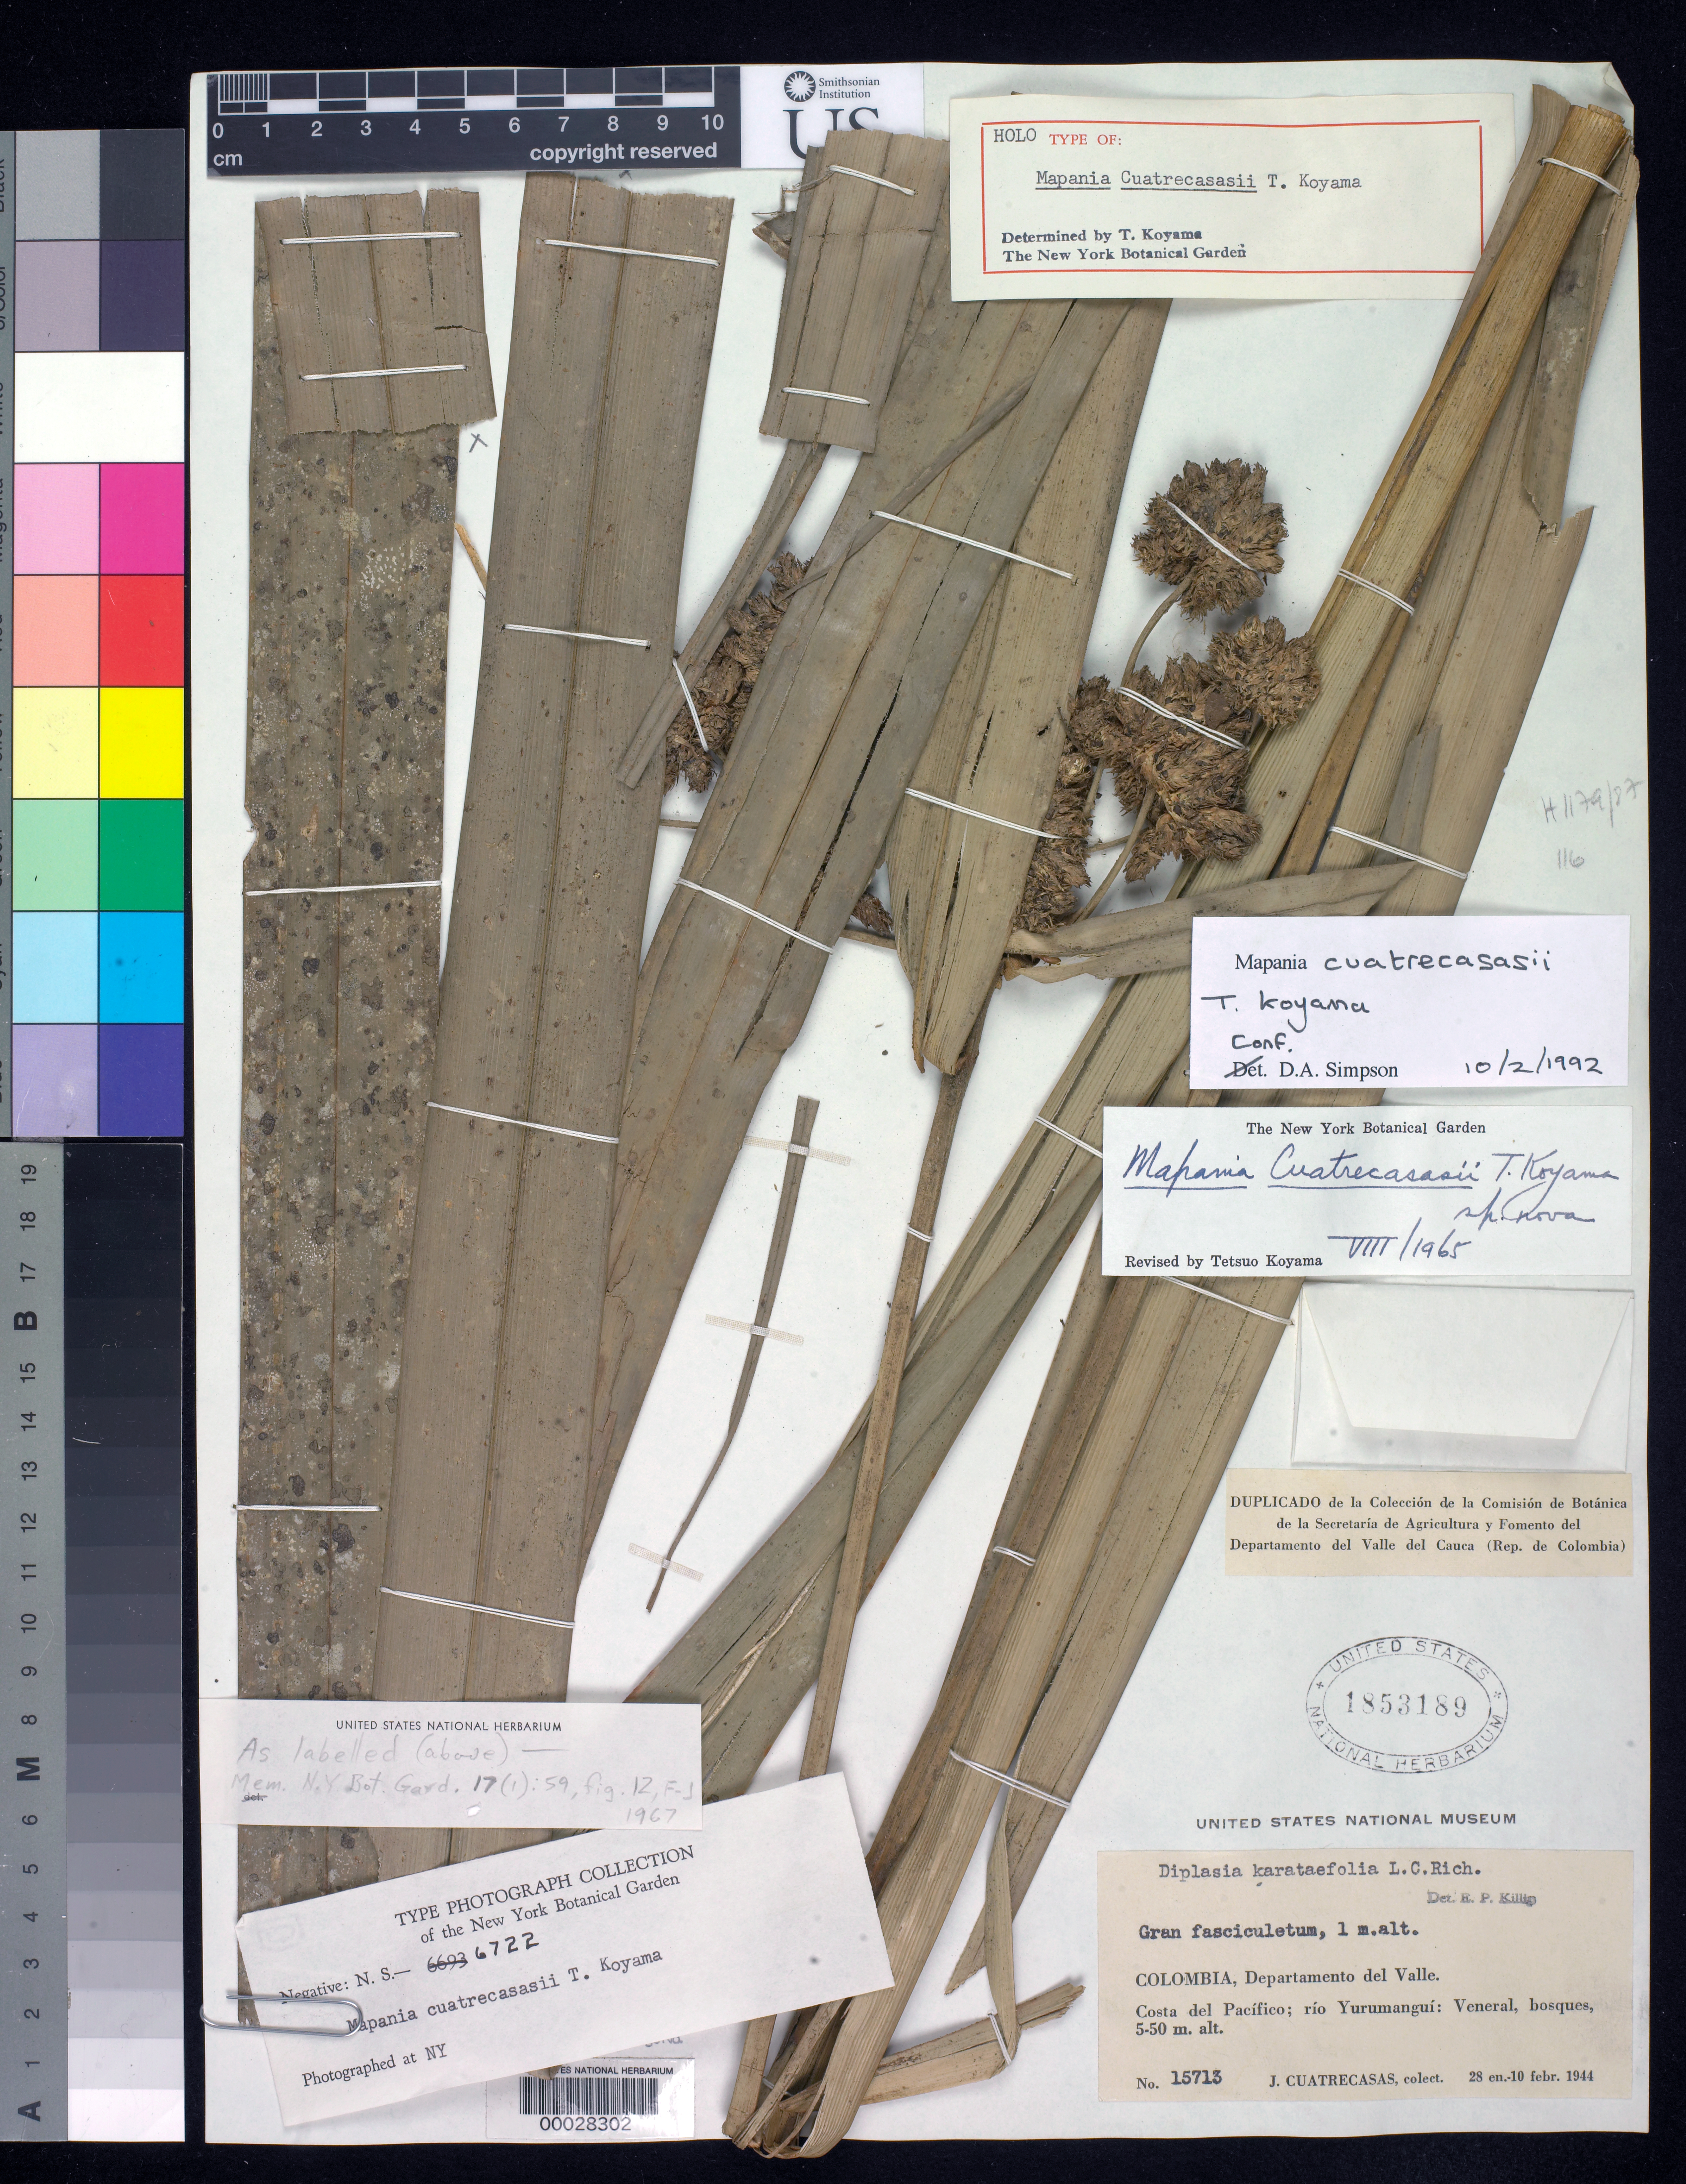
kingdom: Plantae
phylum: Tracheophyta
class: Liliopsida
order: Poales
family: Cyperaceae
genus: Mapania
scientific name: Mapania cuatrecasasii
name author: T. Koyama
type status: Holotype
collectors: J. Cuatrecasas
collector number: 15713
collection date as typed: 28 Jan 1944 to 10 Feb 1944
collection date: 1944-01-28/1944-02-10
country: Colombia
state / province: Valle del Cauca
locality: Veneral, Rio Yurumangui.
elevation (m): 5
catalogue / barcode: US 1853189